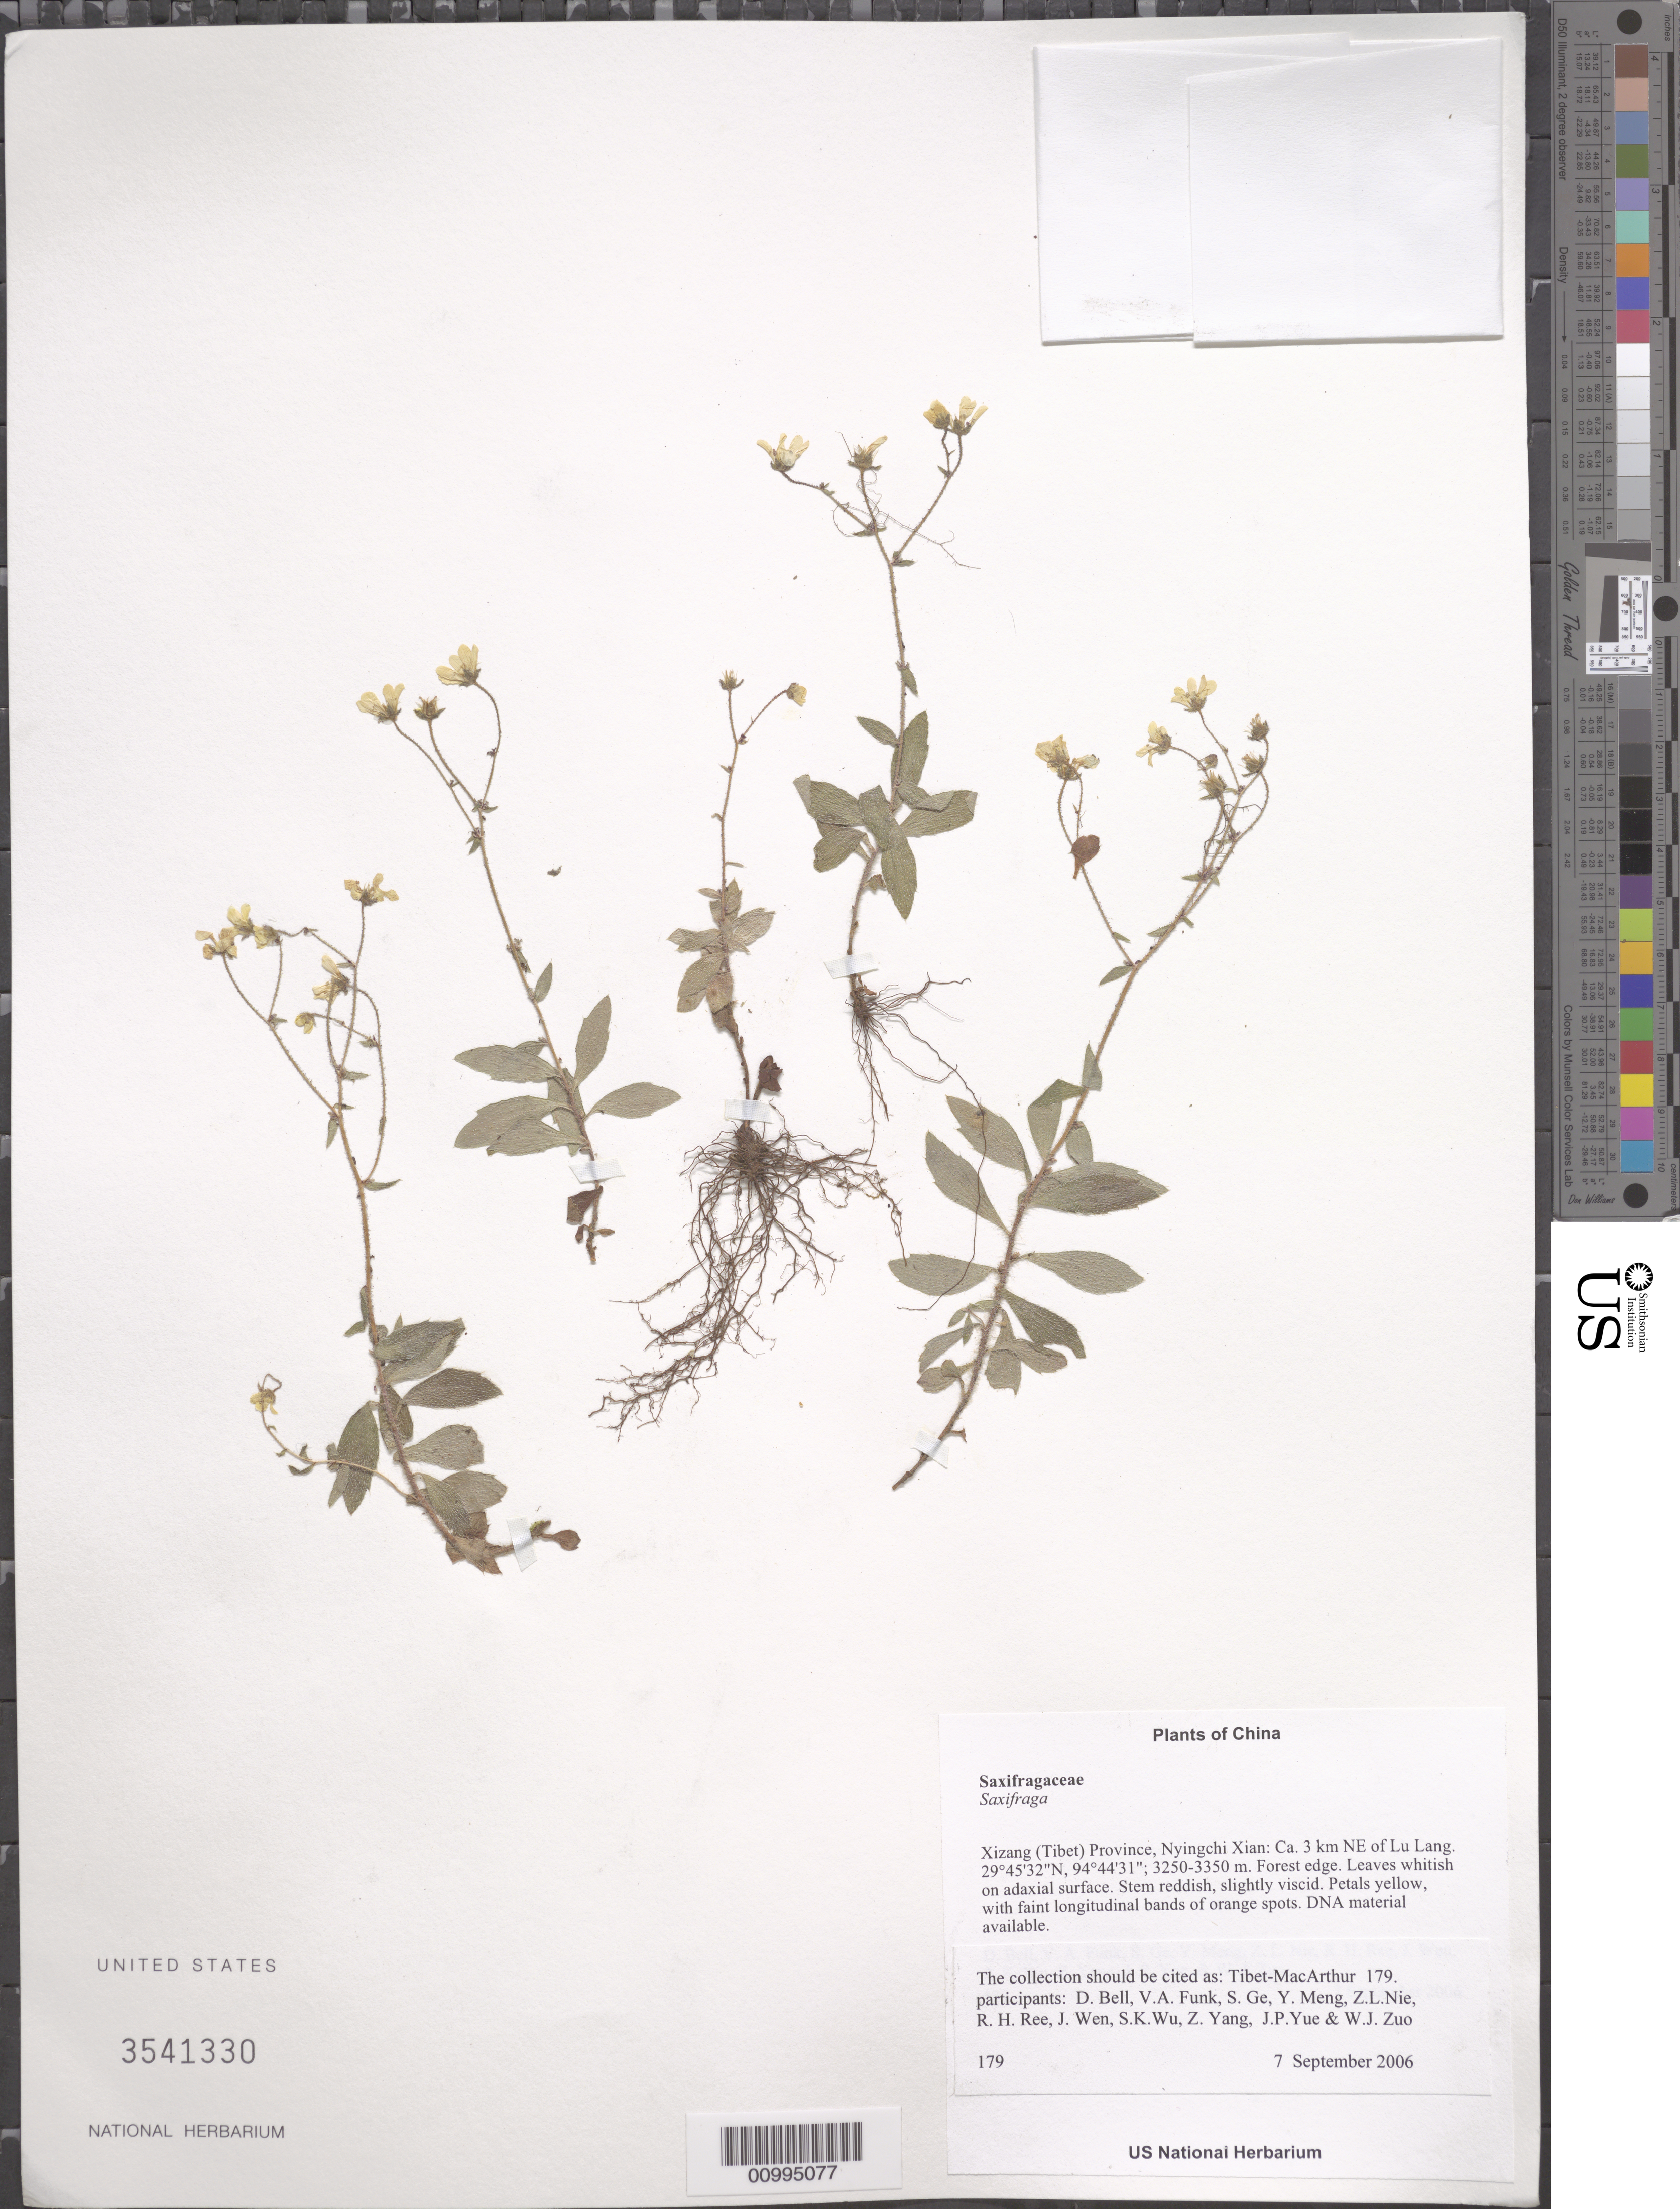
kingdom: Plantae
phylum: Tracheophyta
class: Magnoliopsida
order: Saxifragales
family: Saxifragaceae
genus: Saxifraga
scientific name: Saxifraga sp.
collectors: Tibet-MacArthur, D. A. Bell, V. Funk, S. Ge, Y. Meng, Z. Nie, R. Ree, J. Wen, S. K. Wu, Z. Yang, J. Yue & W. Zuo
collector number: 179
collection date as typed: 07 Sep 2006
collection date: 2006-09-07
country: China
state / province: Xizang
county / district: Nyingchi Xian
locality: Ca. 3 km NE of Lu Lang.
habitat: Mixed broadleaved (Quercus, Betula) and coniferous (Picea) forest and adjacent wet meadows. Forest edge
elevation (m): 3250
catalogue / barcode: US 3541330